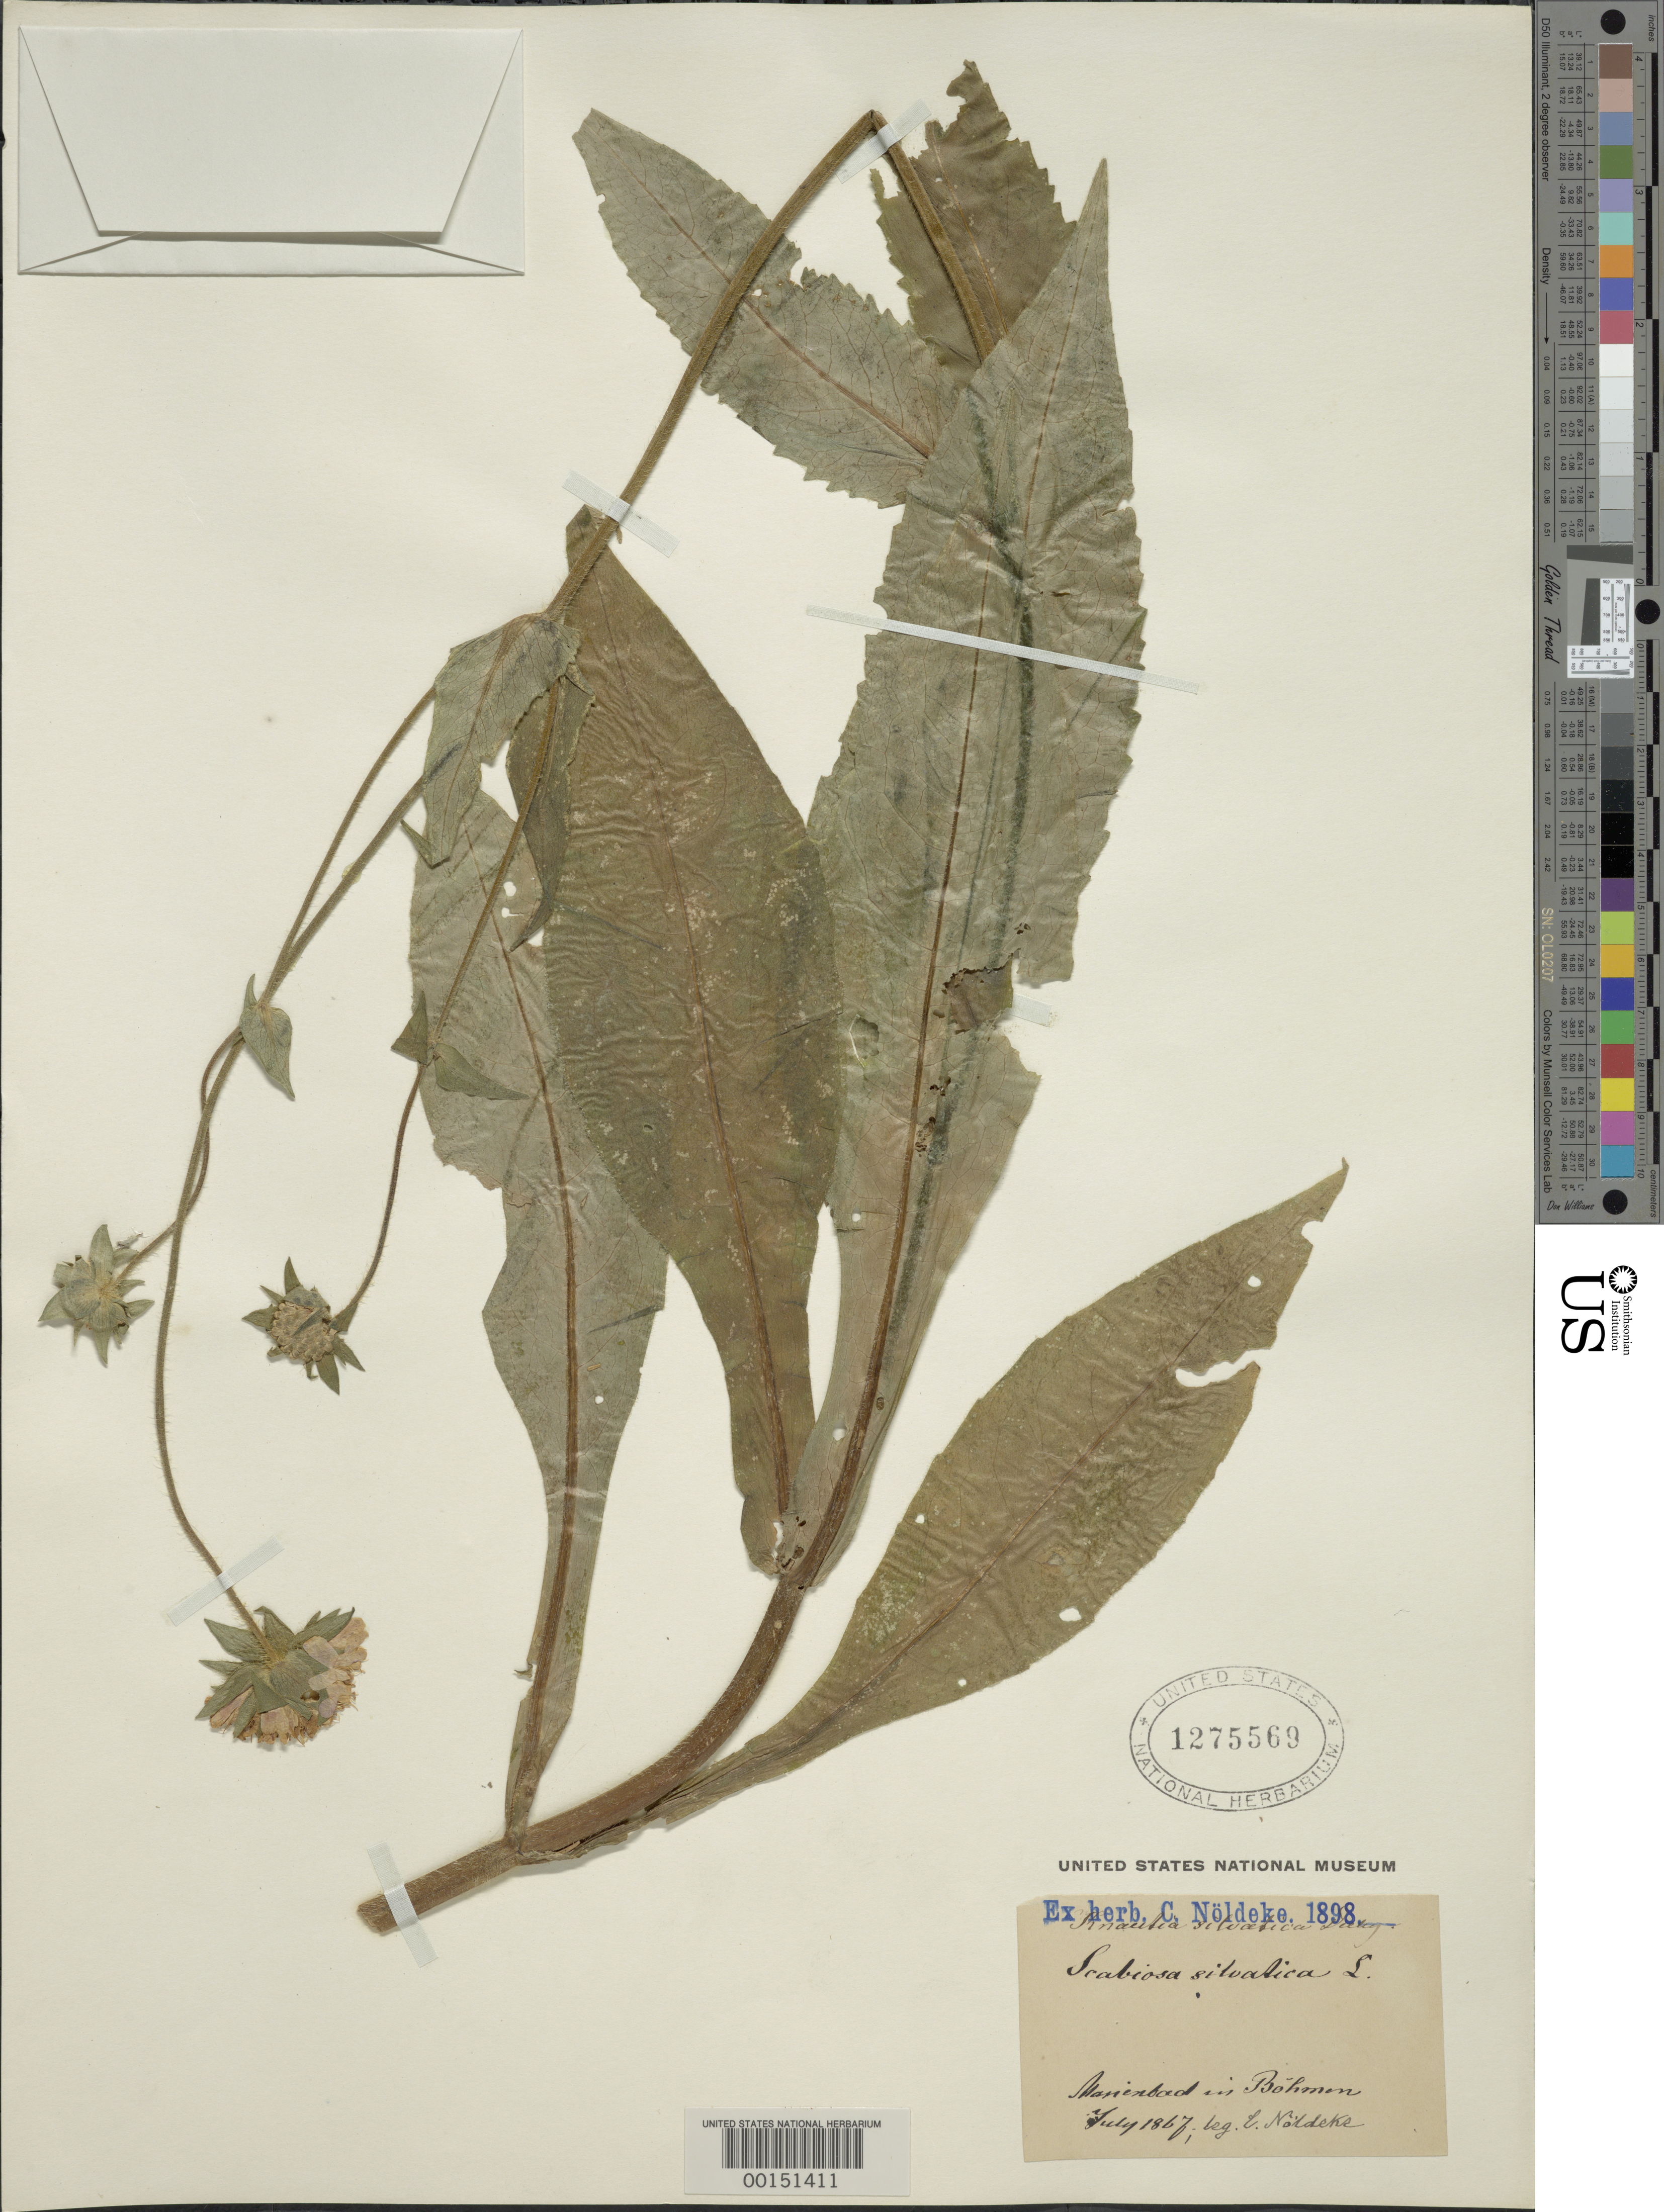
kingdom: Plantae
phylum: Tracheophyta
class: Magnoliopsida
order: Dipsacales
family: Caprifoliaceae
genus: Scabiosa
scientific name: Scabiosa sylvatica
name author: L.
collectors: C. Noldeke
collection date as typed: Jul 1867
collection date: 1867-07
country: Germany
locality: Maninbad in Bohmen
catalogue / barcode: US 1275569